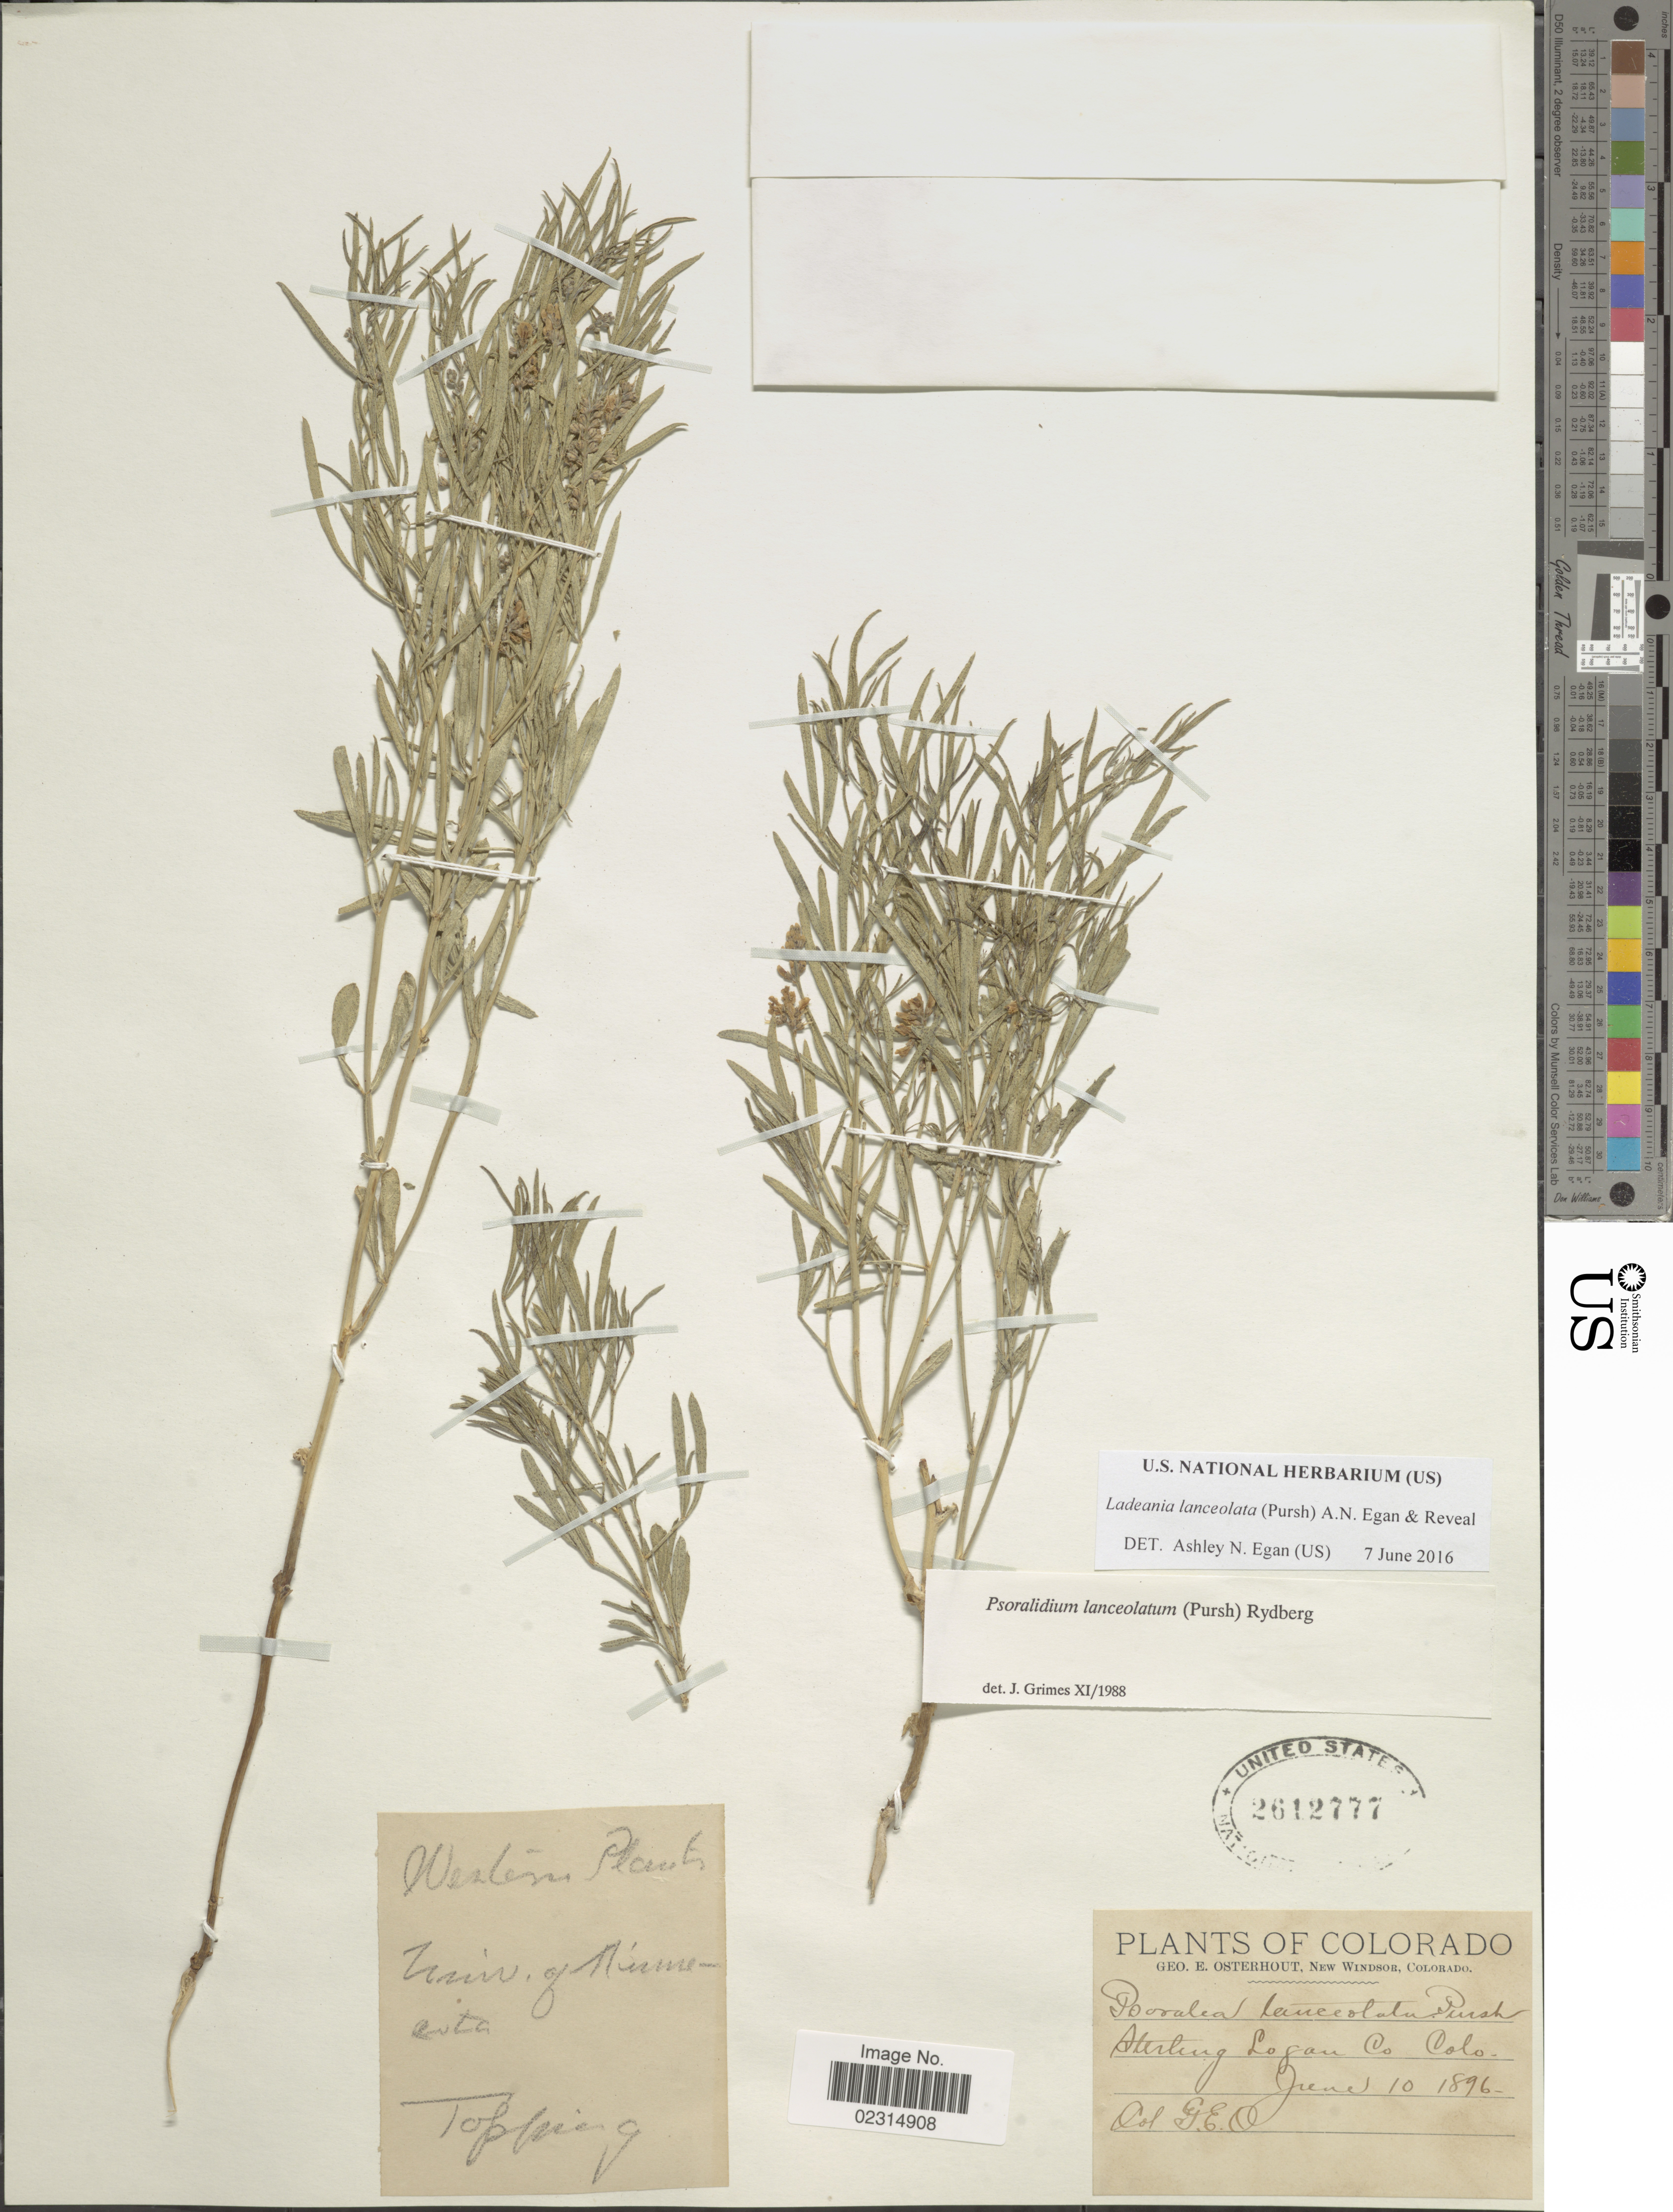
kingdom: Plantae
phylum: Tracheophyta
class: Magnoliopsida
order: Fabales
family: Fabaceae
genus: Ladeania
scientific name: Ladeania lanceolata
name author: (Pursh) A.N. Egan & Reveal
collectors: G. E. Osterhout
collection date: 1896-06-10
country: United States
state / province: Colorado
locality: Sterling Logan Co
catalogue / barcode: US 2612777